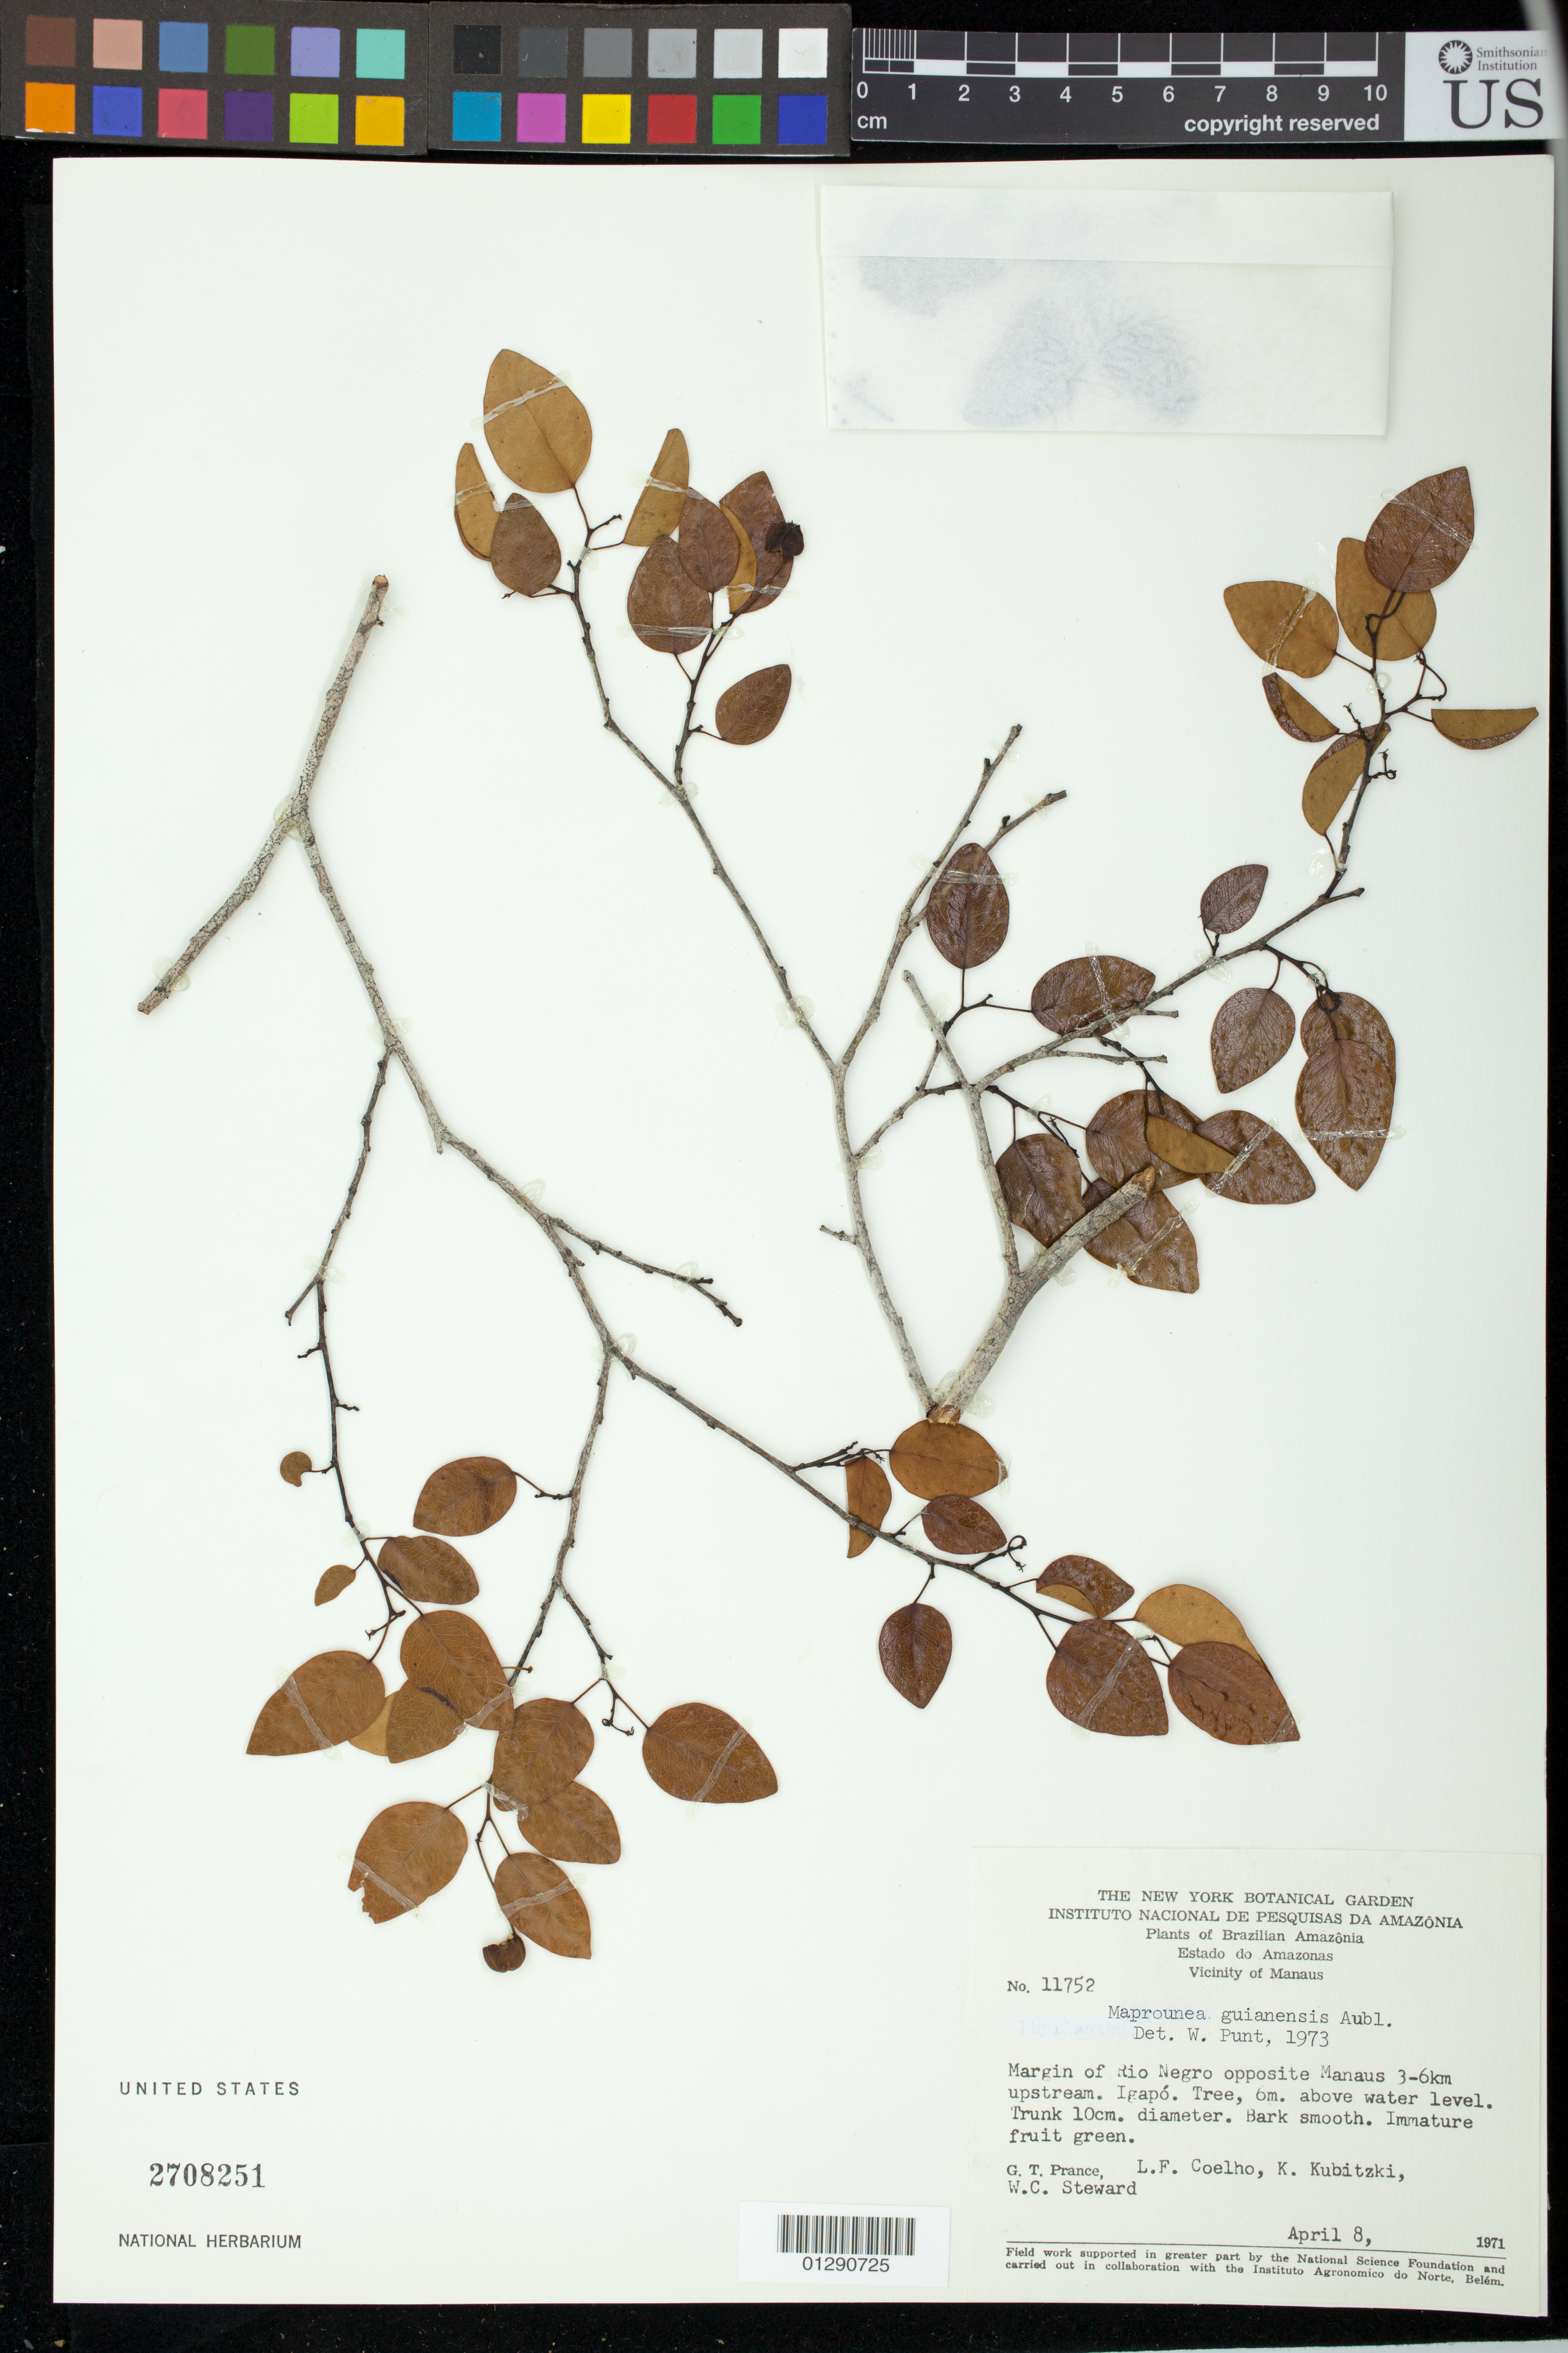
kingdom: Plantae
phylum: Tracheophyta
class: Magnoliopsida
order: Malpighiales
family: Euphorbiaceae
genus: Maprounea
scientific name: Maprounea guianensis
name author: Aubl.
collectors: G. T. Prance, L. F. Coelho, K. Kubitzki & W. C. Steward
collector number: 11752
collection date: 1971-04-08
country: Brazil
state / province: Amazonas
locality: Margin of Rio Negro opposite Manaus 3 - 6 km upstream. Igapo.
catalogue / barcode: US 2708251